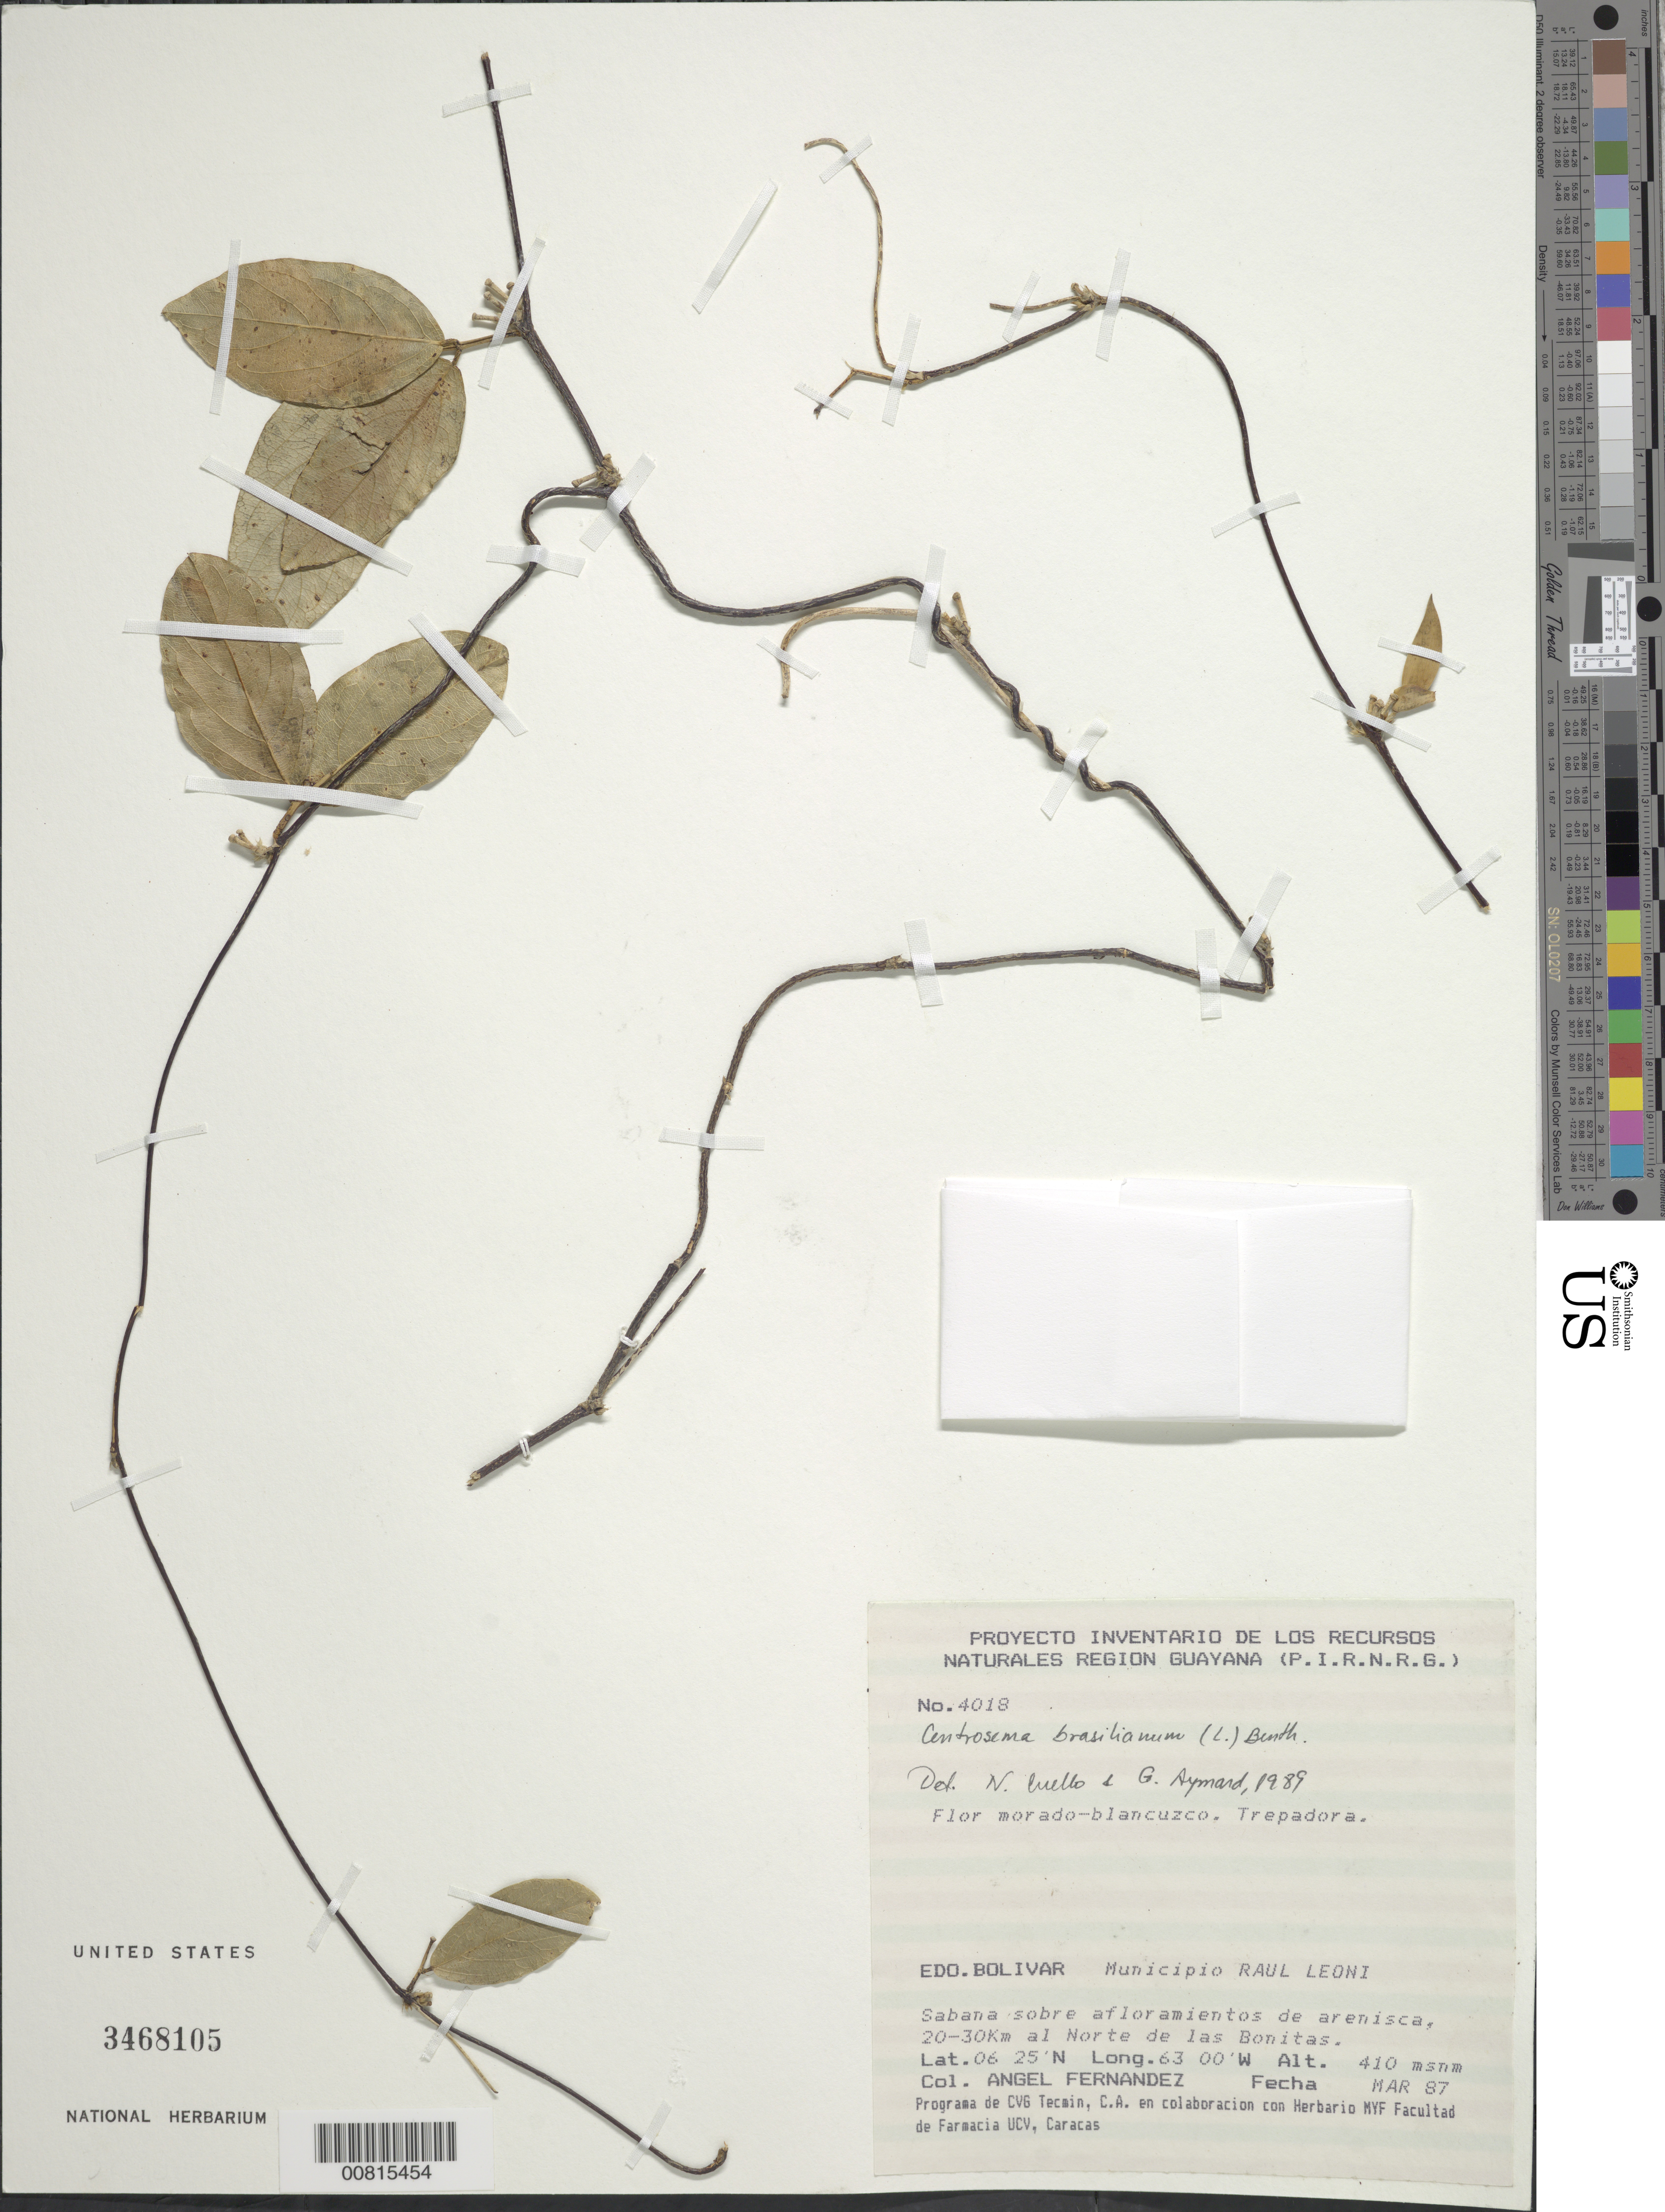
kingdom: Plantae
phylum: Tracheophyta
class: Magnoliopsida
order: Fabales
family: Fabaceae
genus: Centrosema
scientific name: Centrosema brasilianum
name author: (L.) Benth.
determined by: Aymard C., G. A.; Cuello, Nidia L.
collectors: A. Fernández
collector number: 4018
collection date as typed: Mar-87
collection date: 1987-03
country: Venezuela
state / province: Bolívar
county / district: Angostura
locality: Mun. Raúl Leoni [=Angostura], 20-30 km N de las Bonitas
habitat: Sabana sobre afloramientos de arenisca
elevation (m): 410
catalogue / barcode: US 3468105